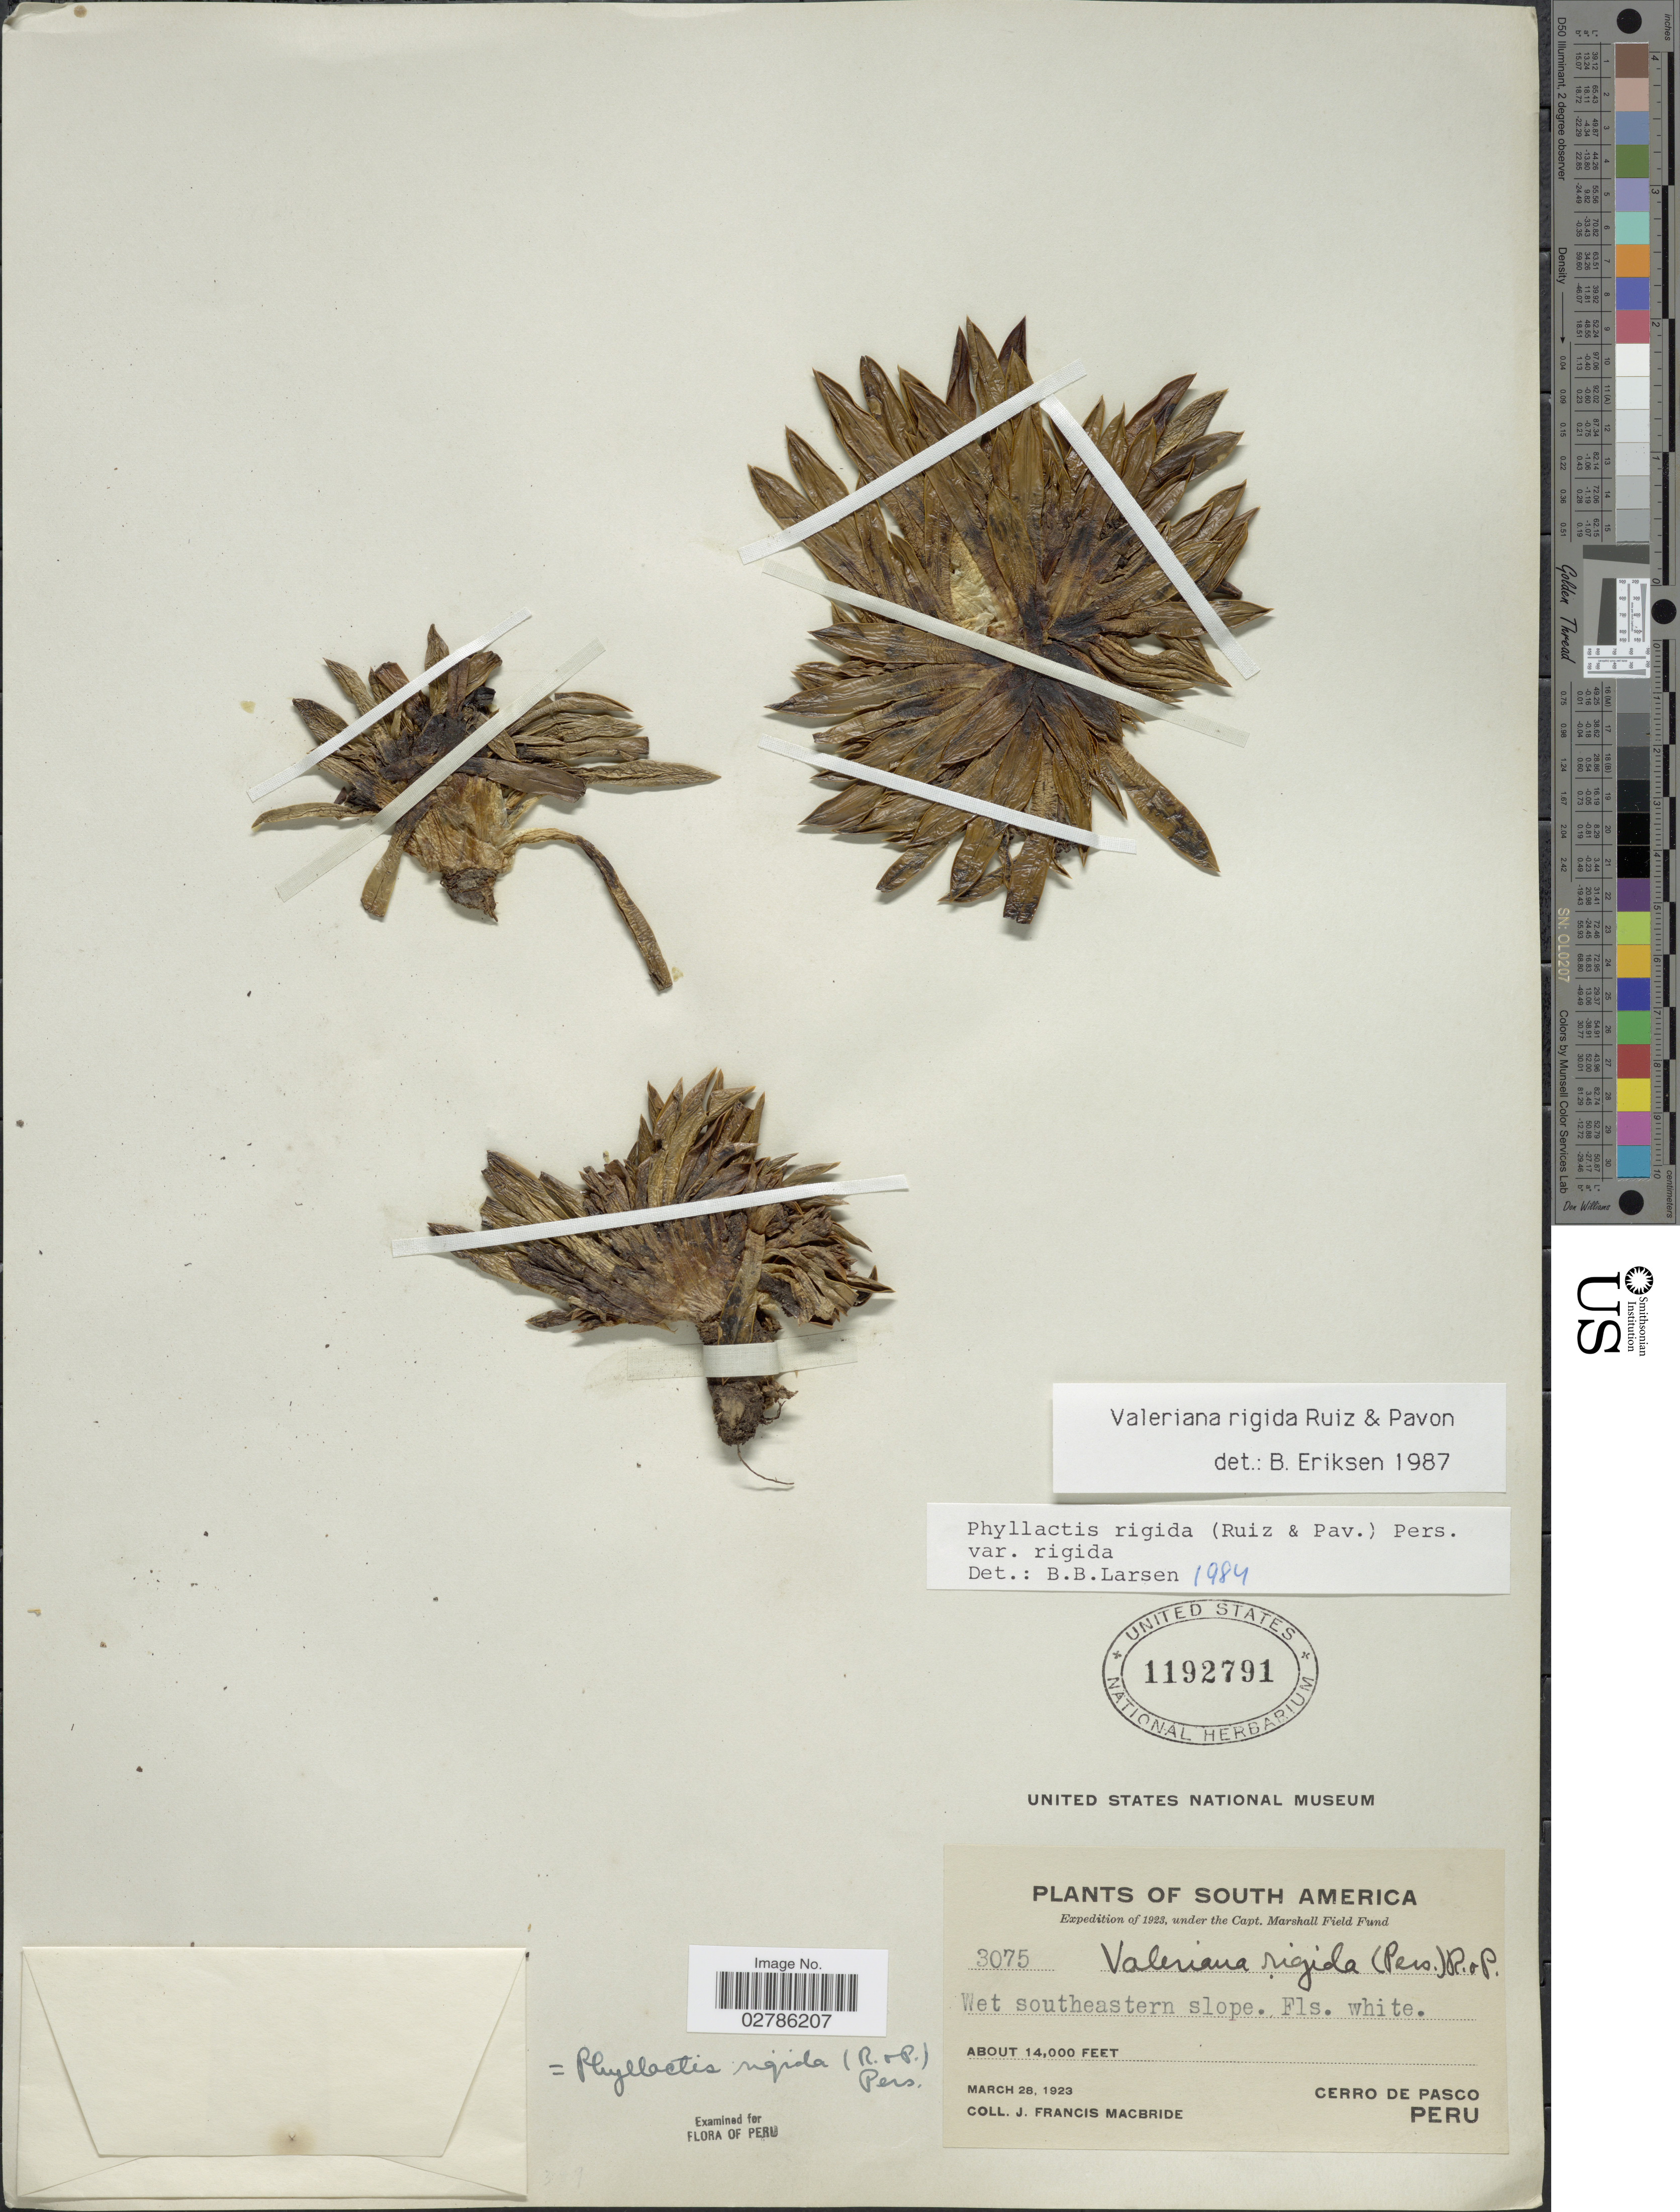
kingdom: Plantae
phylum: Tracheophyta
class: Magnoliopsida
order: Dipsacales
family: Caprifoliaceae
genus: Phyllactis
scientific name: Phyllactis rigida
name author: (Ruiz & Pav.) Pers.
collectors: J. F. Macbride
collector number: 3075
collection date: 1923-03-28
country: Peru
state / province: Pasco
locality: Wet southeastern slope, Cerro de Pasco.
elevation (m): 4267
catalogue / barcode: US 1192791